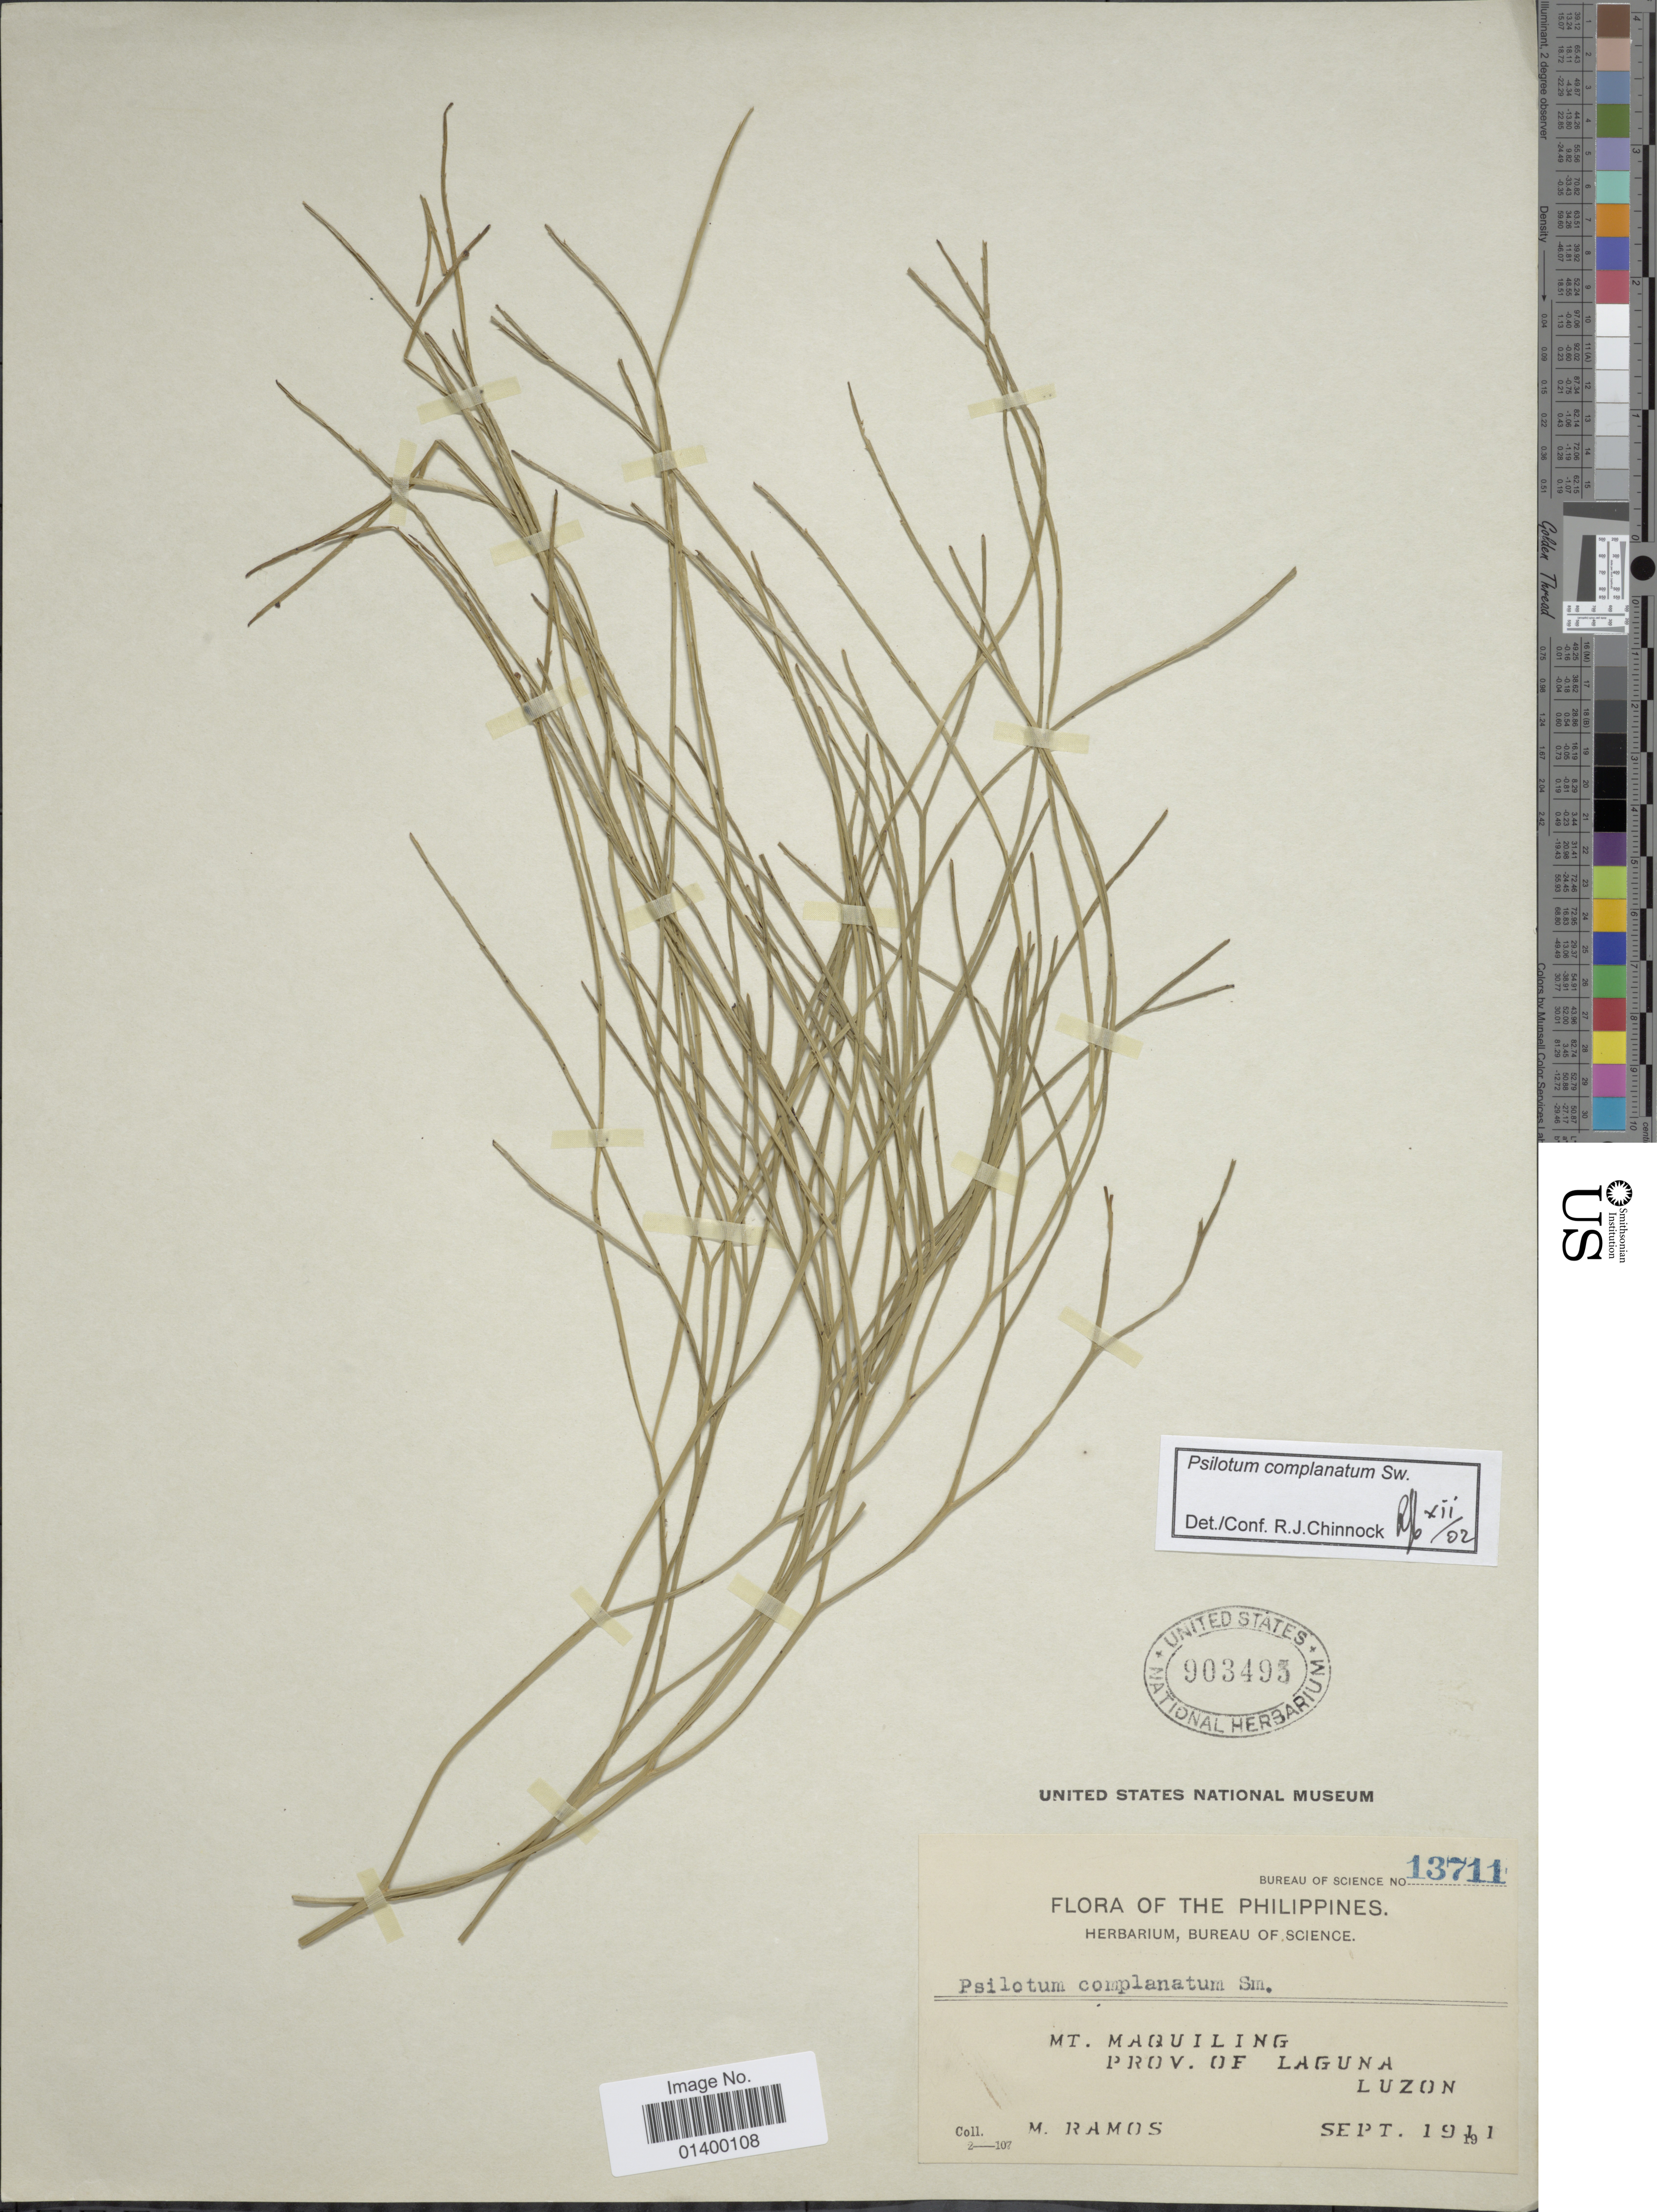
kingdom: Plantae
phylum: Tracheophyta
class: Polypodiopsida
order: Psilotales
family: Psilotaceae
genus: Psilotum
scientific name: Psilotum nudum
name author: (L.) P. Beauv.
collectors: M. Ramos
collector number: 13711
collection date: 1911-09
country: Philippines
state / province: Central Luzon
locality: Mt. Maquiling, prov. of Laguna, Luzon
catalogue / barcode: US 903493